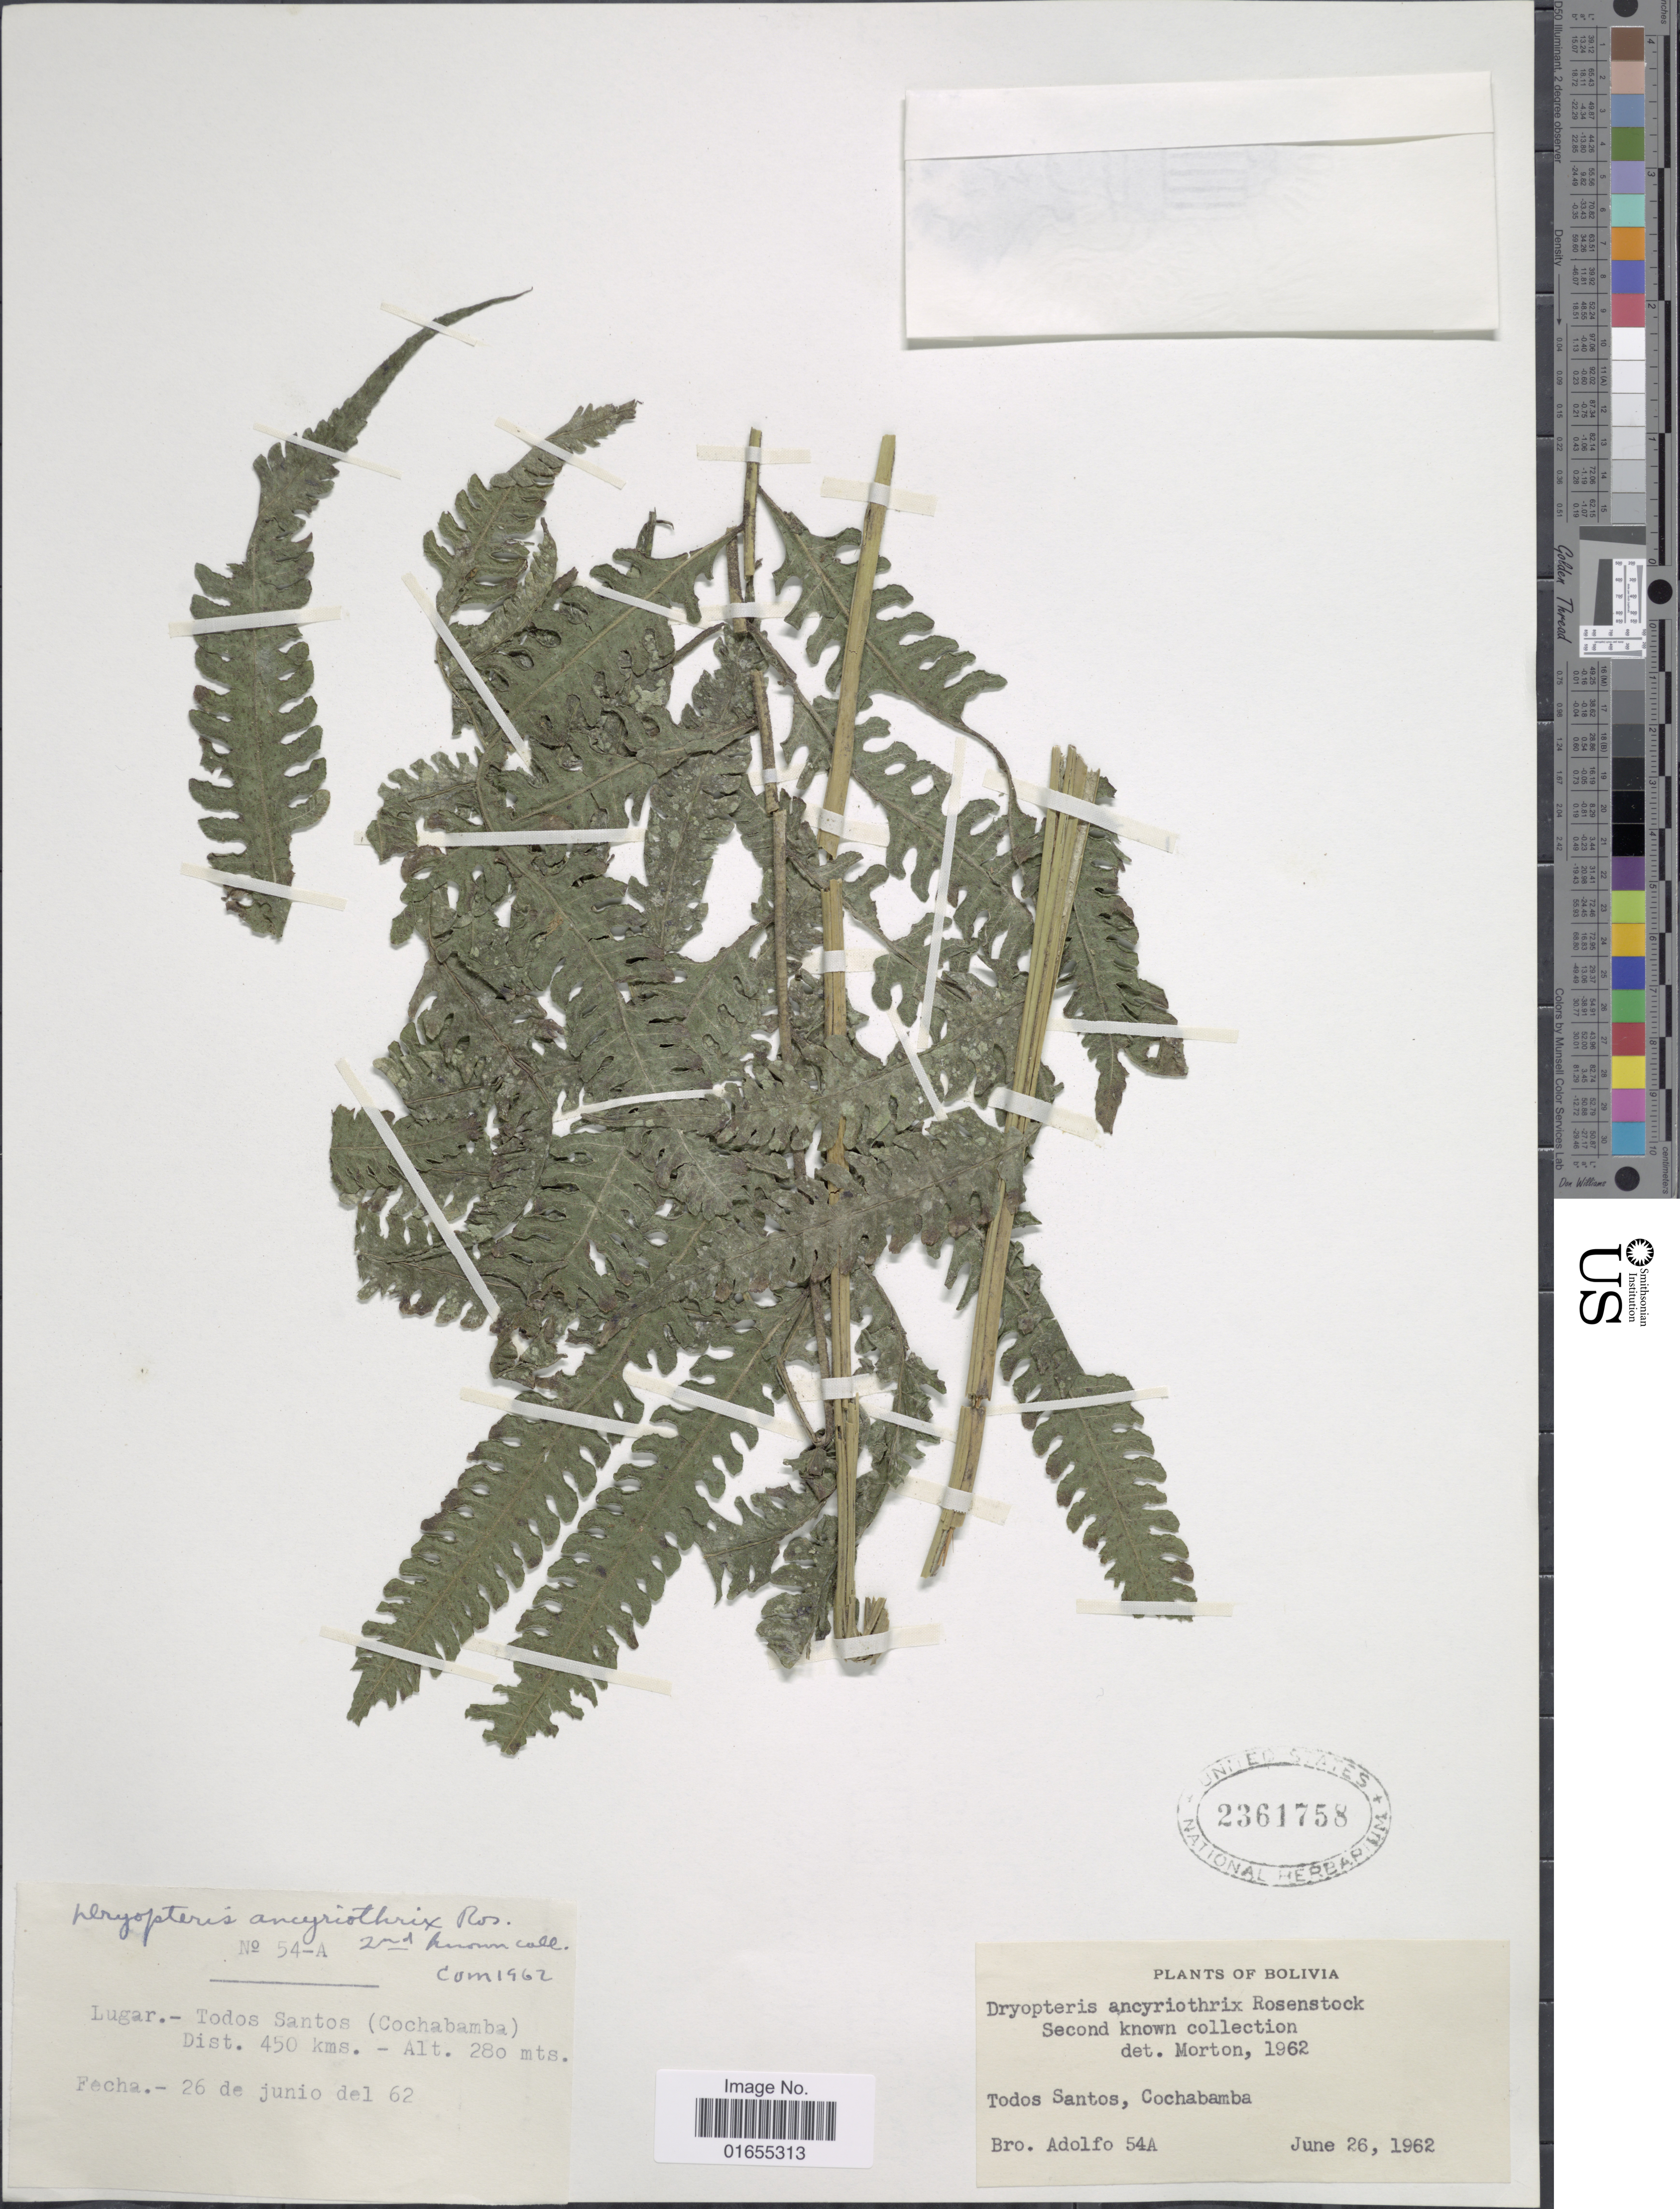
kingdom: Plantae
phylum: Tracheophyta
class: Polypodiopsida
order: Polypodiales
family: Thelypteridaceae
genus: Goniopteris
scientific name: Goniopteris ancyriothrix (Rosenst.) comb. nov., ined 2015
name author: (Rosenst.)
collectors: Bro. Adolfo M.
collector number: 54A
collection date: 1962-06-26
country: Bolivia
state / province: Cochabamba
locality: Todos Santos. Dist. 450 kms.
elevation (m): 280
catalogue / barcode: US 2361758